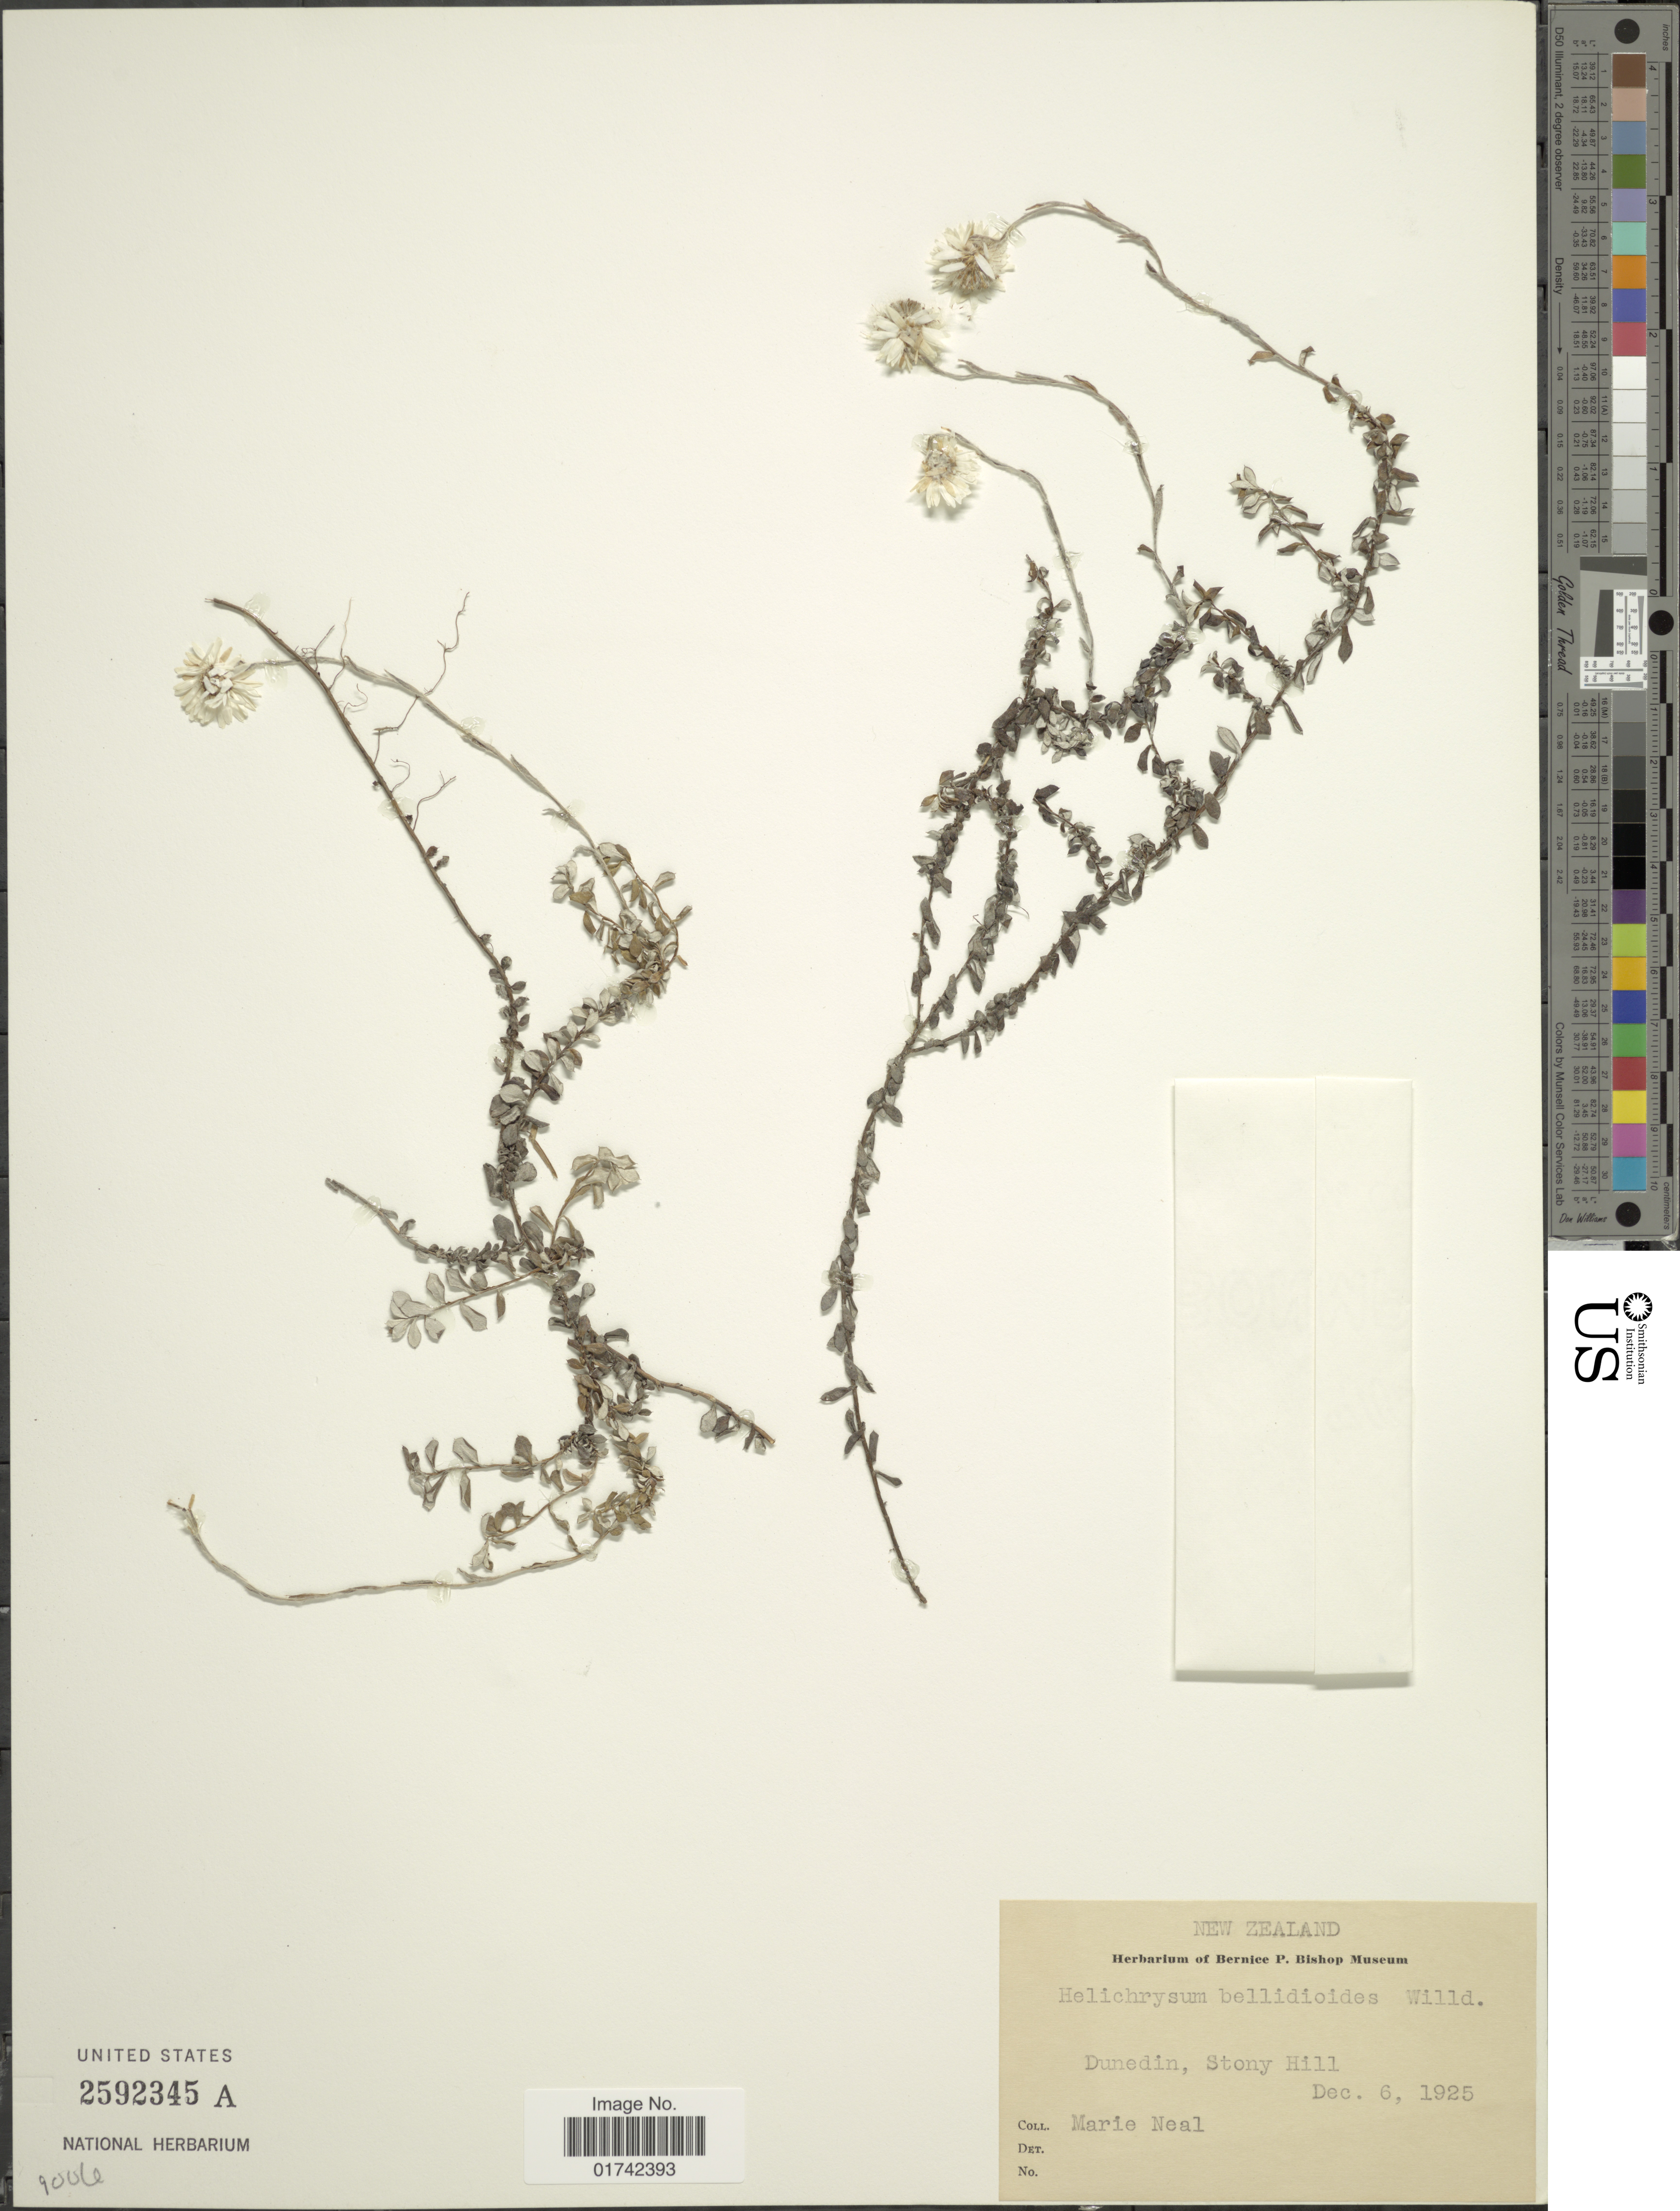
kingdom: Plantae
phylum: Tracheophyta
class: Magnoliopsida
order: Asterales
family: Asteraceae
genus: Helichrysum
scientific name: Helichrysum bellidioides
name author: A. Cunn.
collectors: M. Neal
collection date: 1925-12-06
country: New Zealand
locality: Dunedin, Stony Hill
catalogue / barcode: US 2592345A